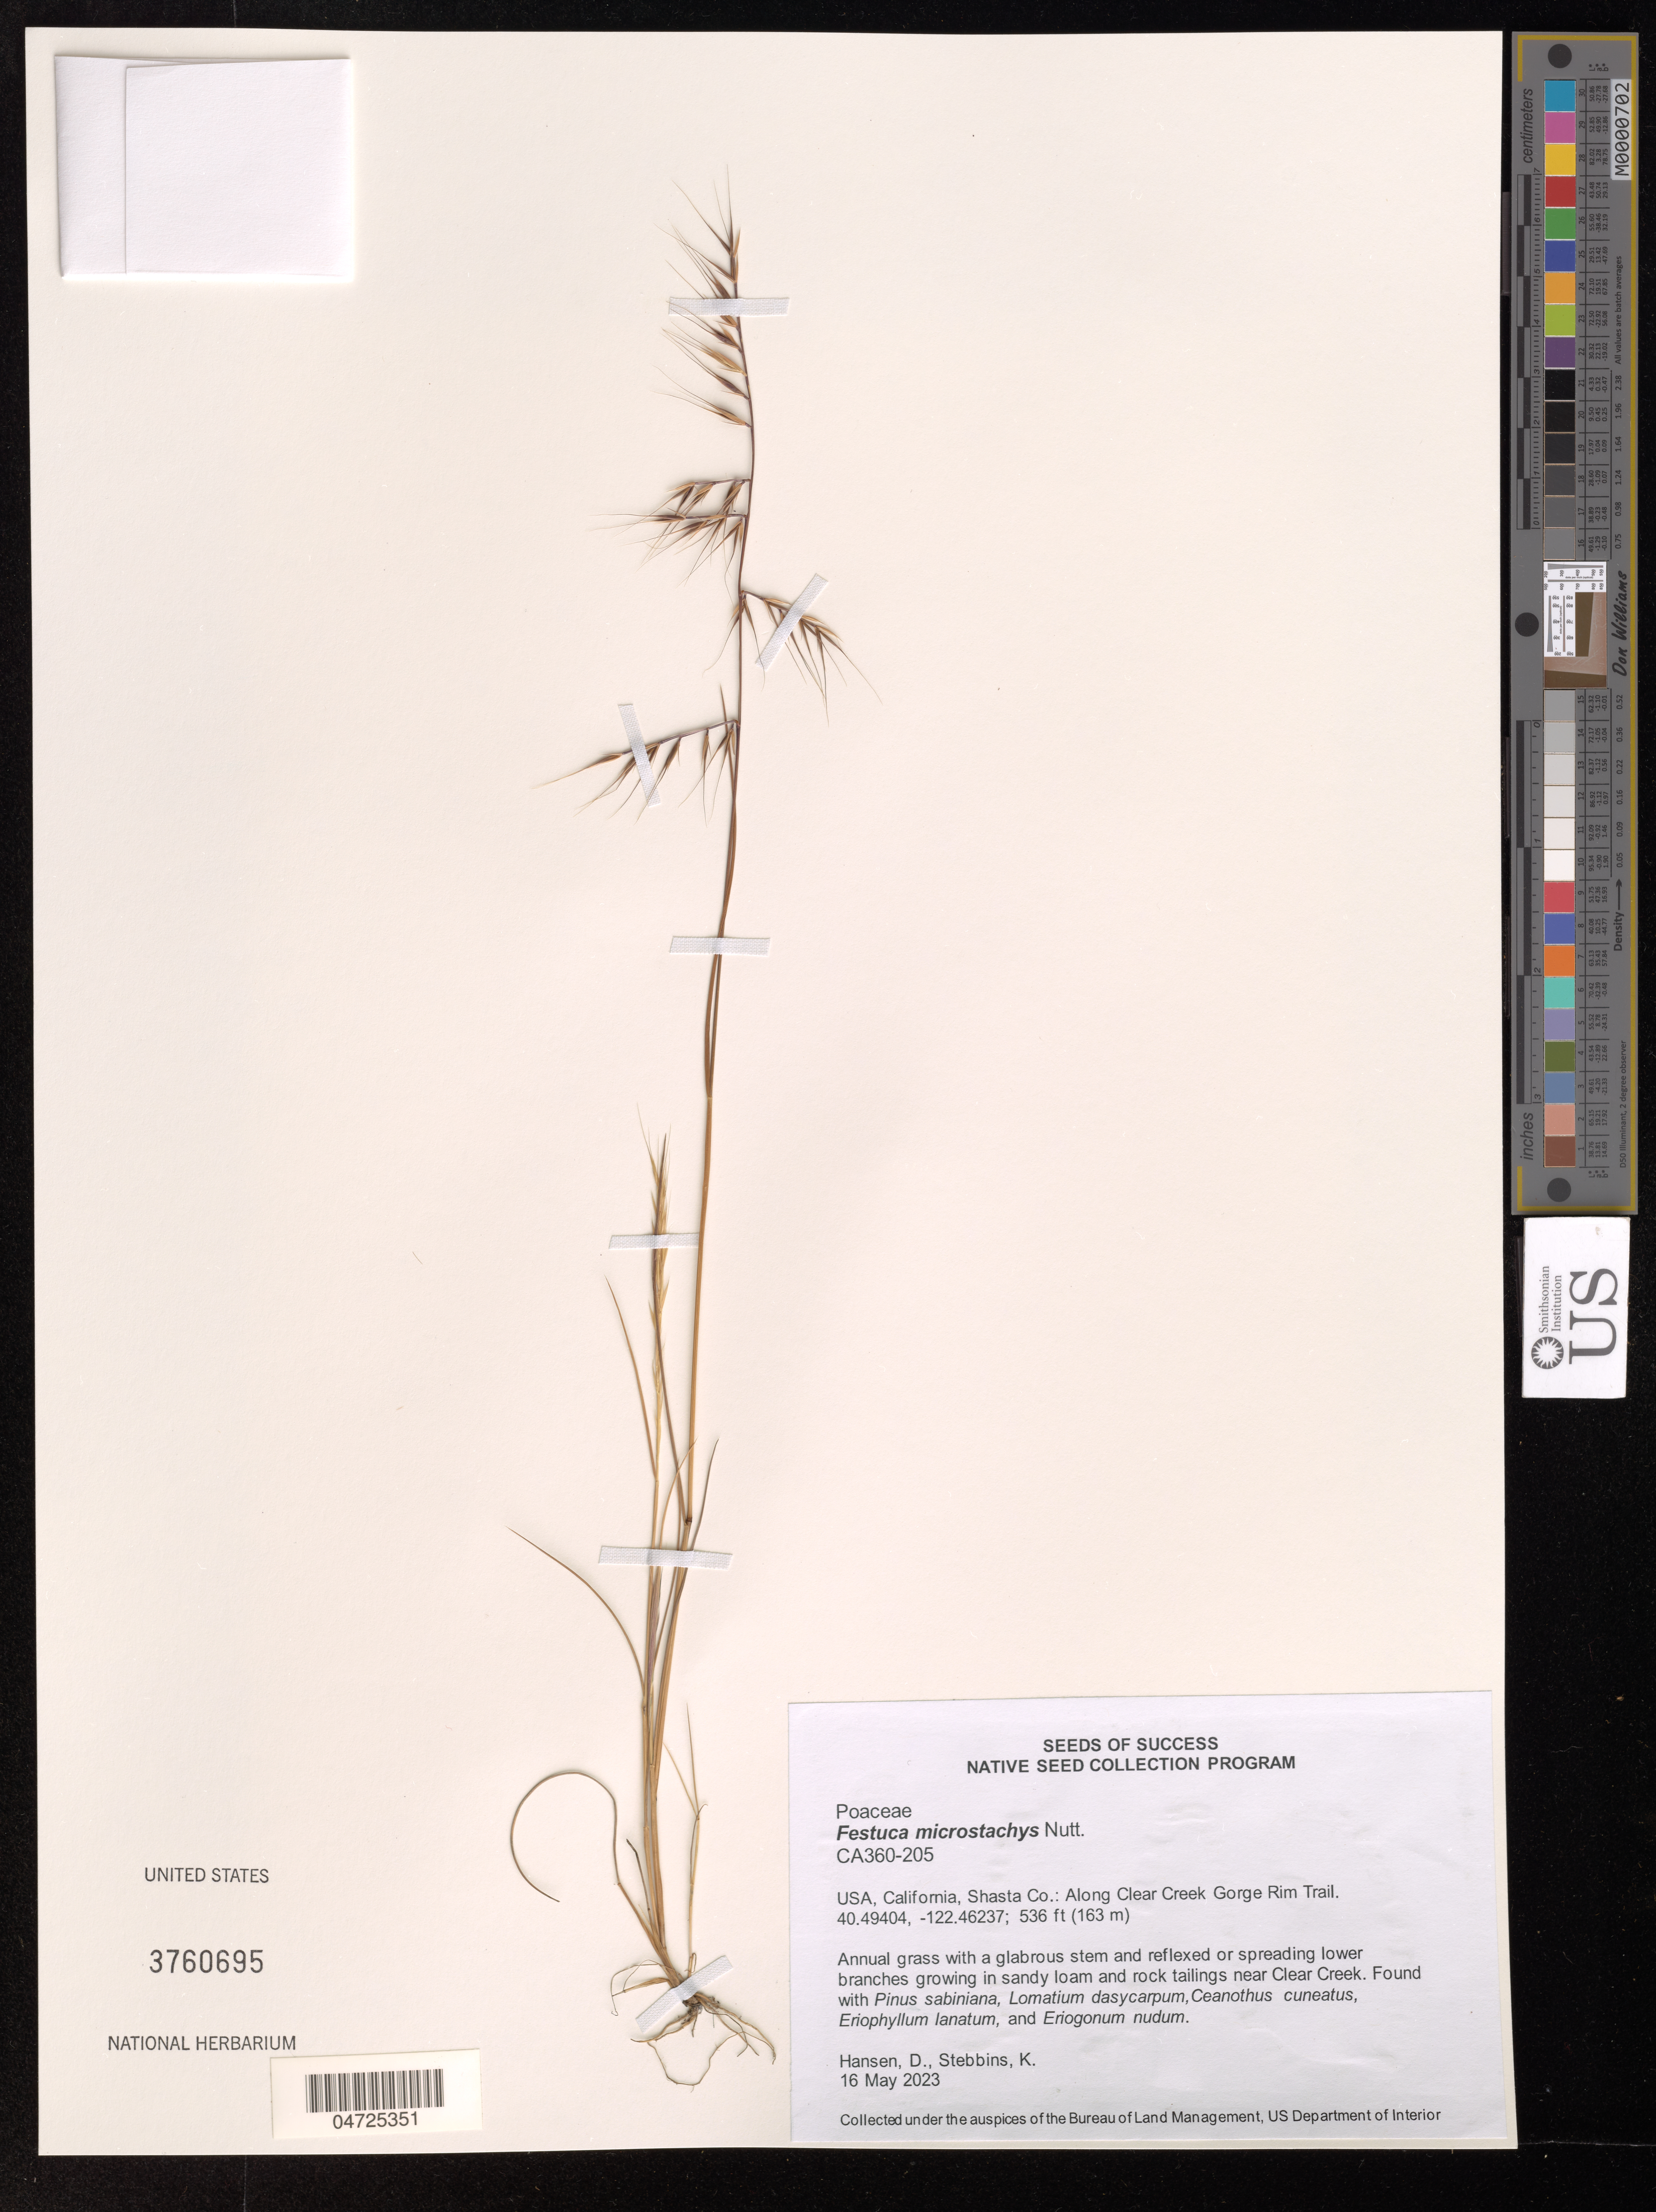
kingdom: Plantae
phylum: Tracheophyta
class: Liliopsida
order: Poales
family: Poaceae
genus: Festuca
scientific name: Festuca microstachys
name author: Nutt.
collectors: D. R. Hansen & K. Stebbins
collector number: CA360-205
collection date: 2023-05-16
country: United States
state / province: California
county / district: Shasta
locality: Shasta Co.: Along Clear Creek Gorge Rim Trail. Annual grass with a glabrous stem and reflexed or spreading lower branches growing in sandy loam and rock tailings near Clear Creek.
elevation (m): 163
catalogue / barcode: US 3760695